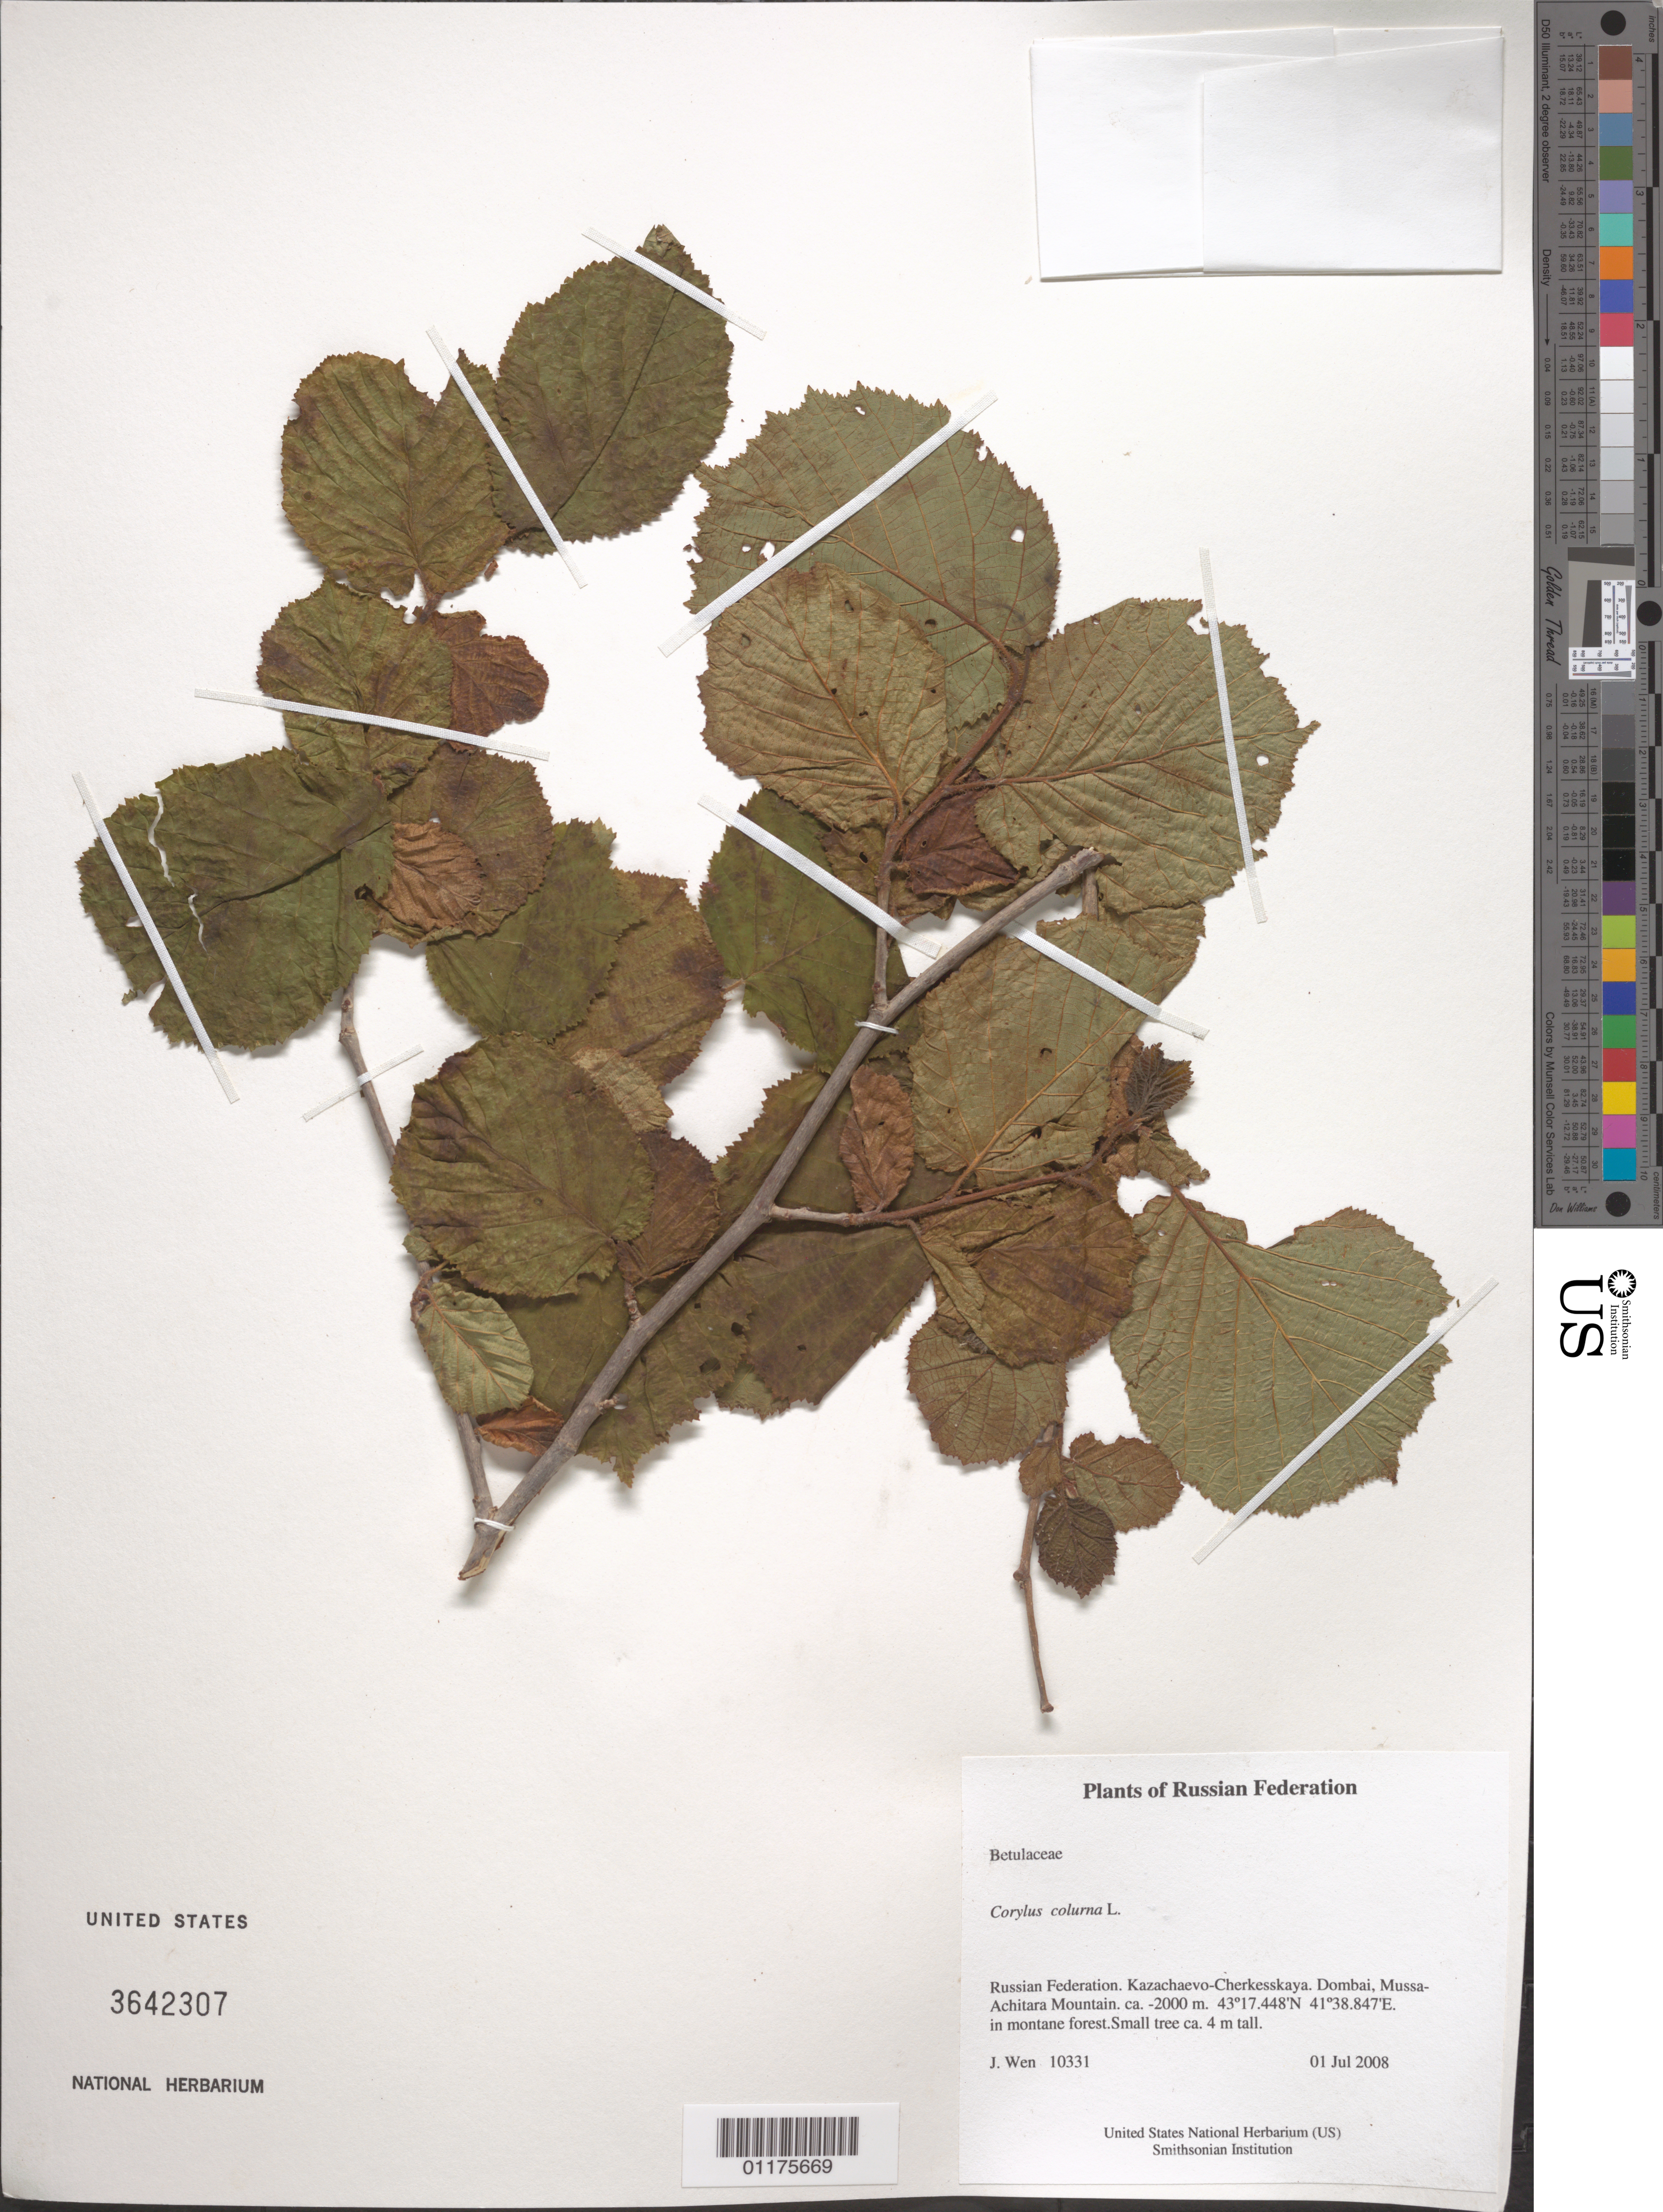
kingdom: Plantae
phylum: Tracheophyta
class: Magnoliopsida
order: Fagales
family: Betulaceae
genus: Corylus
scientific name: Corylus colurna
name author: L.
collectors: J. Wen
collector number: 10331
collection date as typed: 01 Jul 2008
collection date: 2008-07-01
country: Russian Federation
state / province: Karachay-Cherkess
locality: Dombai, Mussa-Achitara Mountain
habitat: In montane forest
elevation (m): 2000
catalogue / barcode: US 3642307